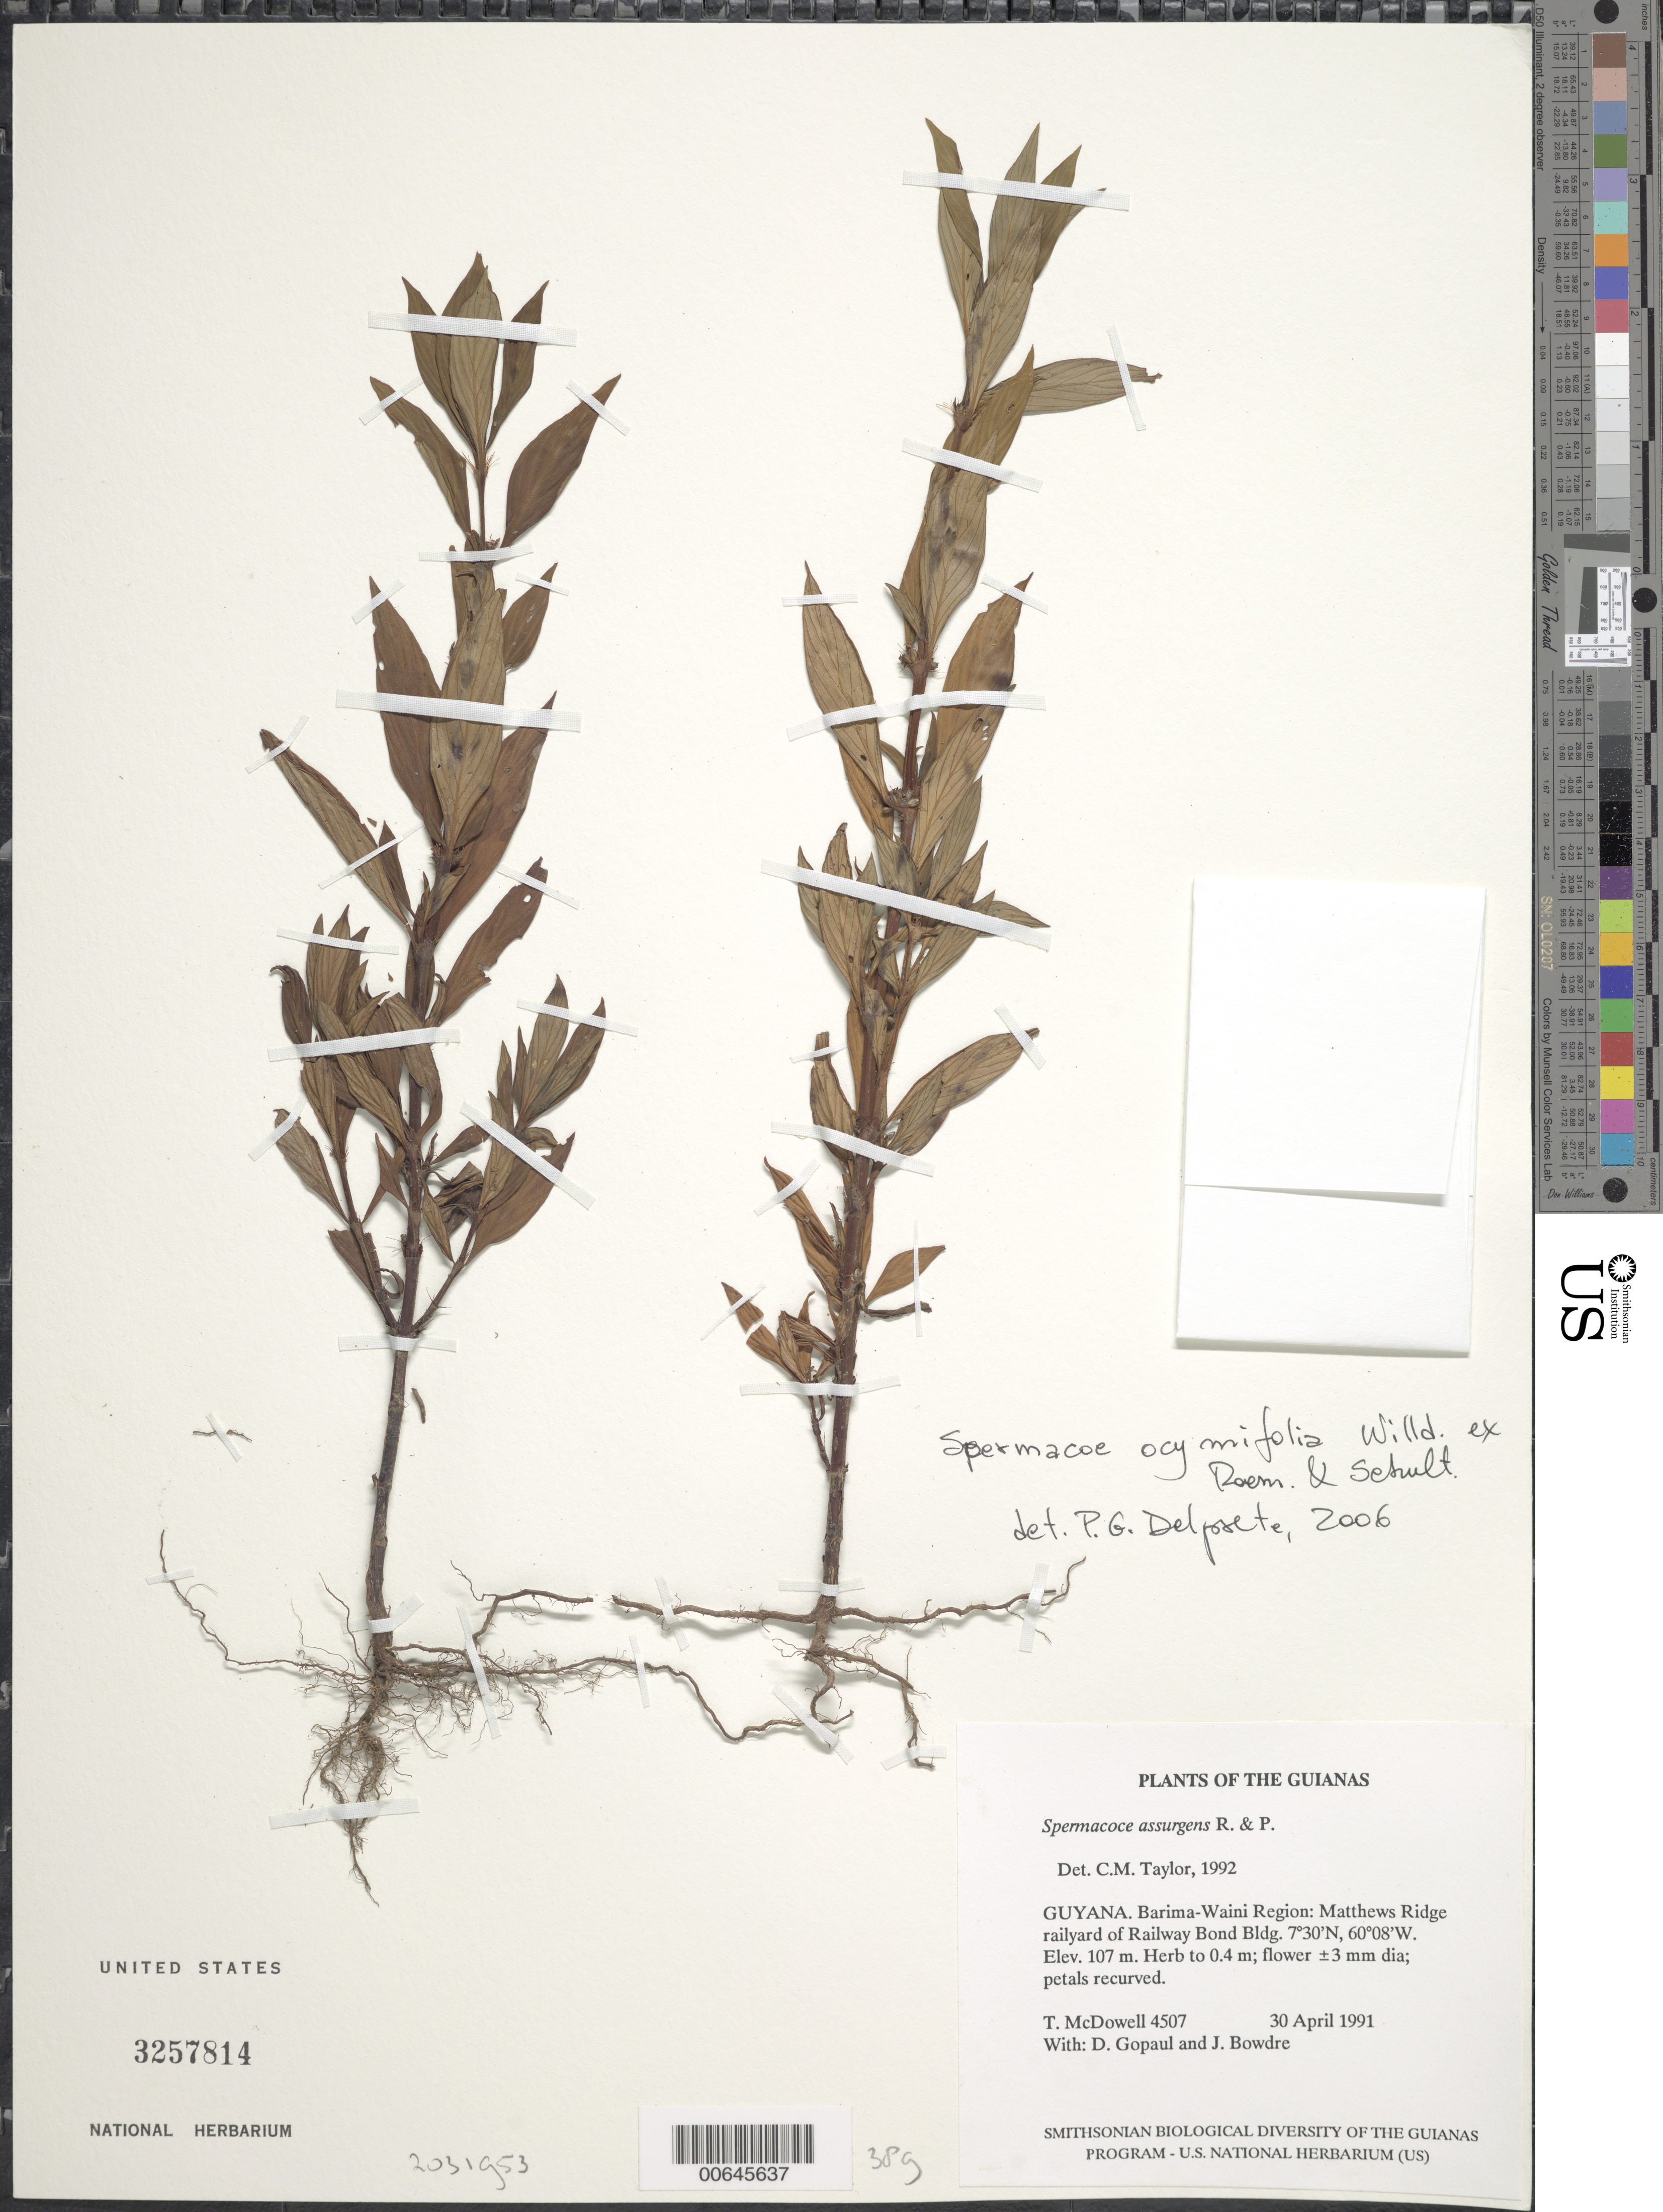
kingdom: Plantae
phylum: Tracheophyta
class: Magnoliopsida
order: Gentianales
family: Rubiaceae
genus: Spermacoce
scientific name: Spermacoce ocymifolia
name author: Willd. ex Roem. & Schult.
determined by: Delprete, P. G., Herb. de Guyane Cay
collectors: T. McDowell, D. Gopaul & J. Bowdre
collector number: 4507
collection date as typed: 30 April 1991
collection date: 1991-04-30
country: Guyana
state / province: Barima-Waini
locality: Matthews Ridge railyard of Railway Bond Bldg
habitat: Clearing grazed by goats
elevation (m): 107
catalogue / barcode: US 3257814